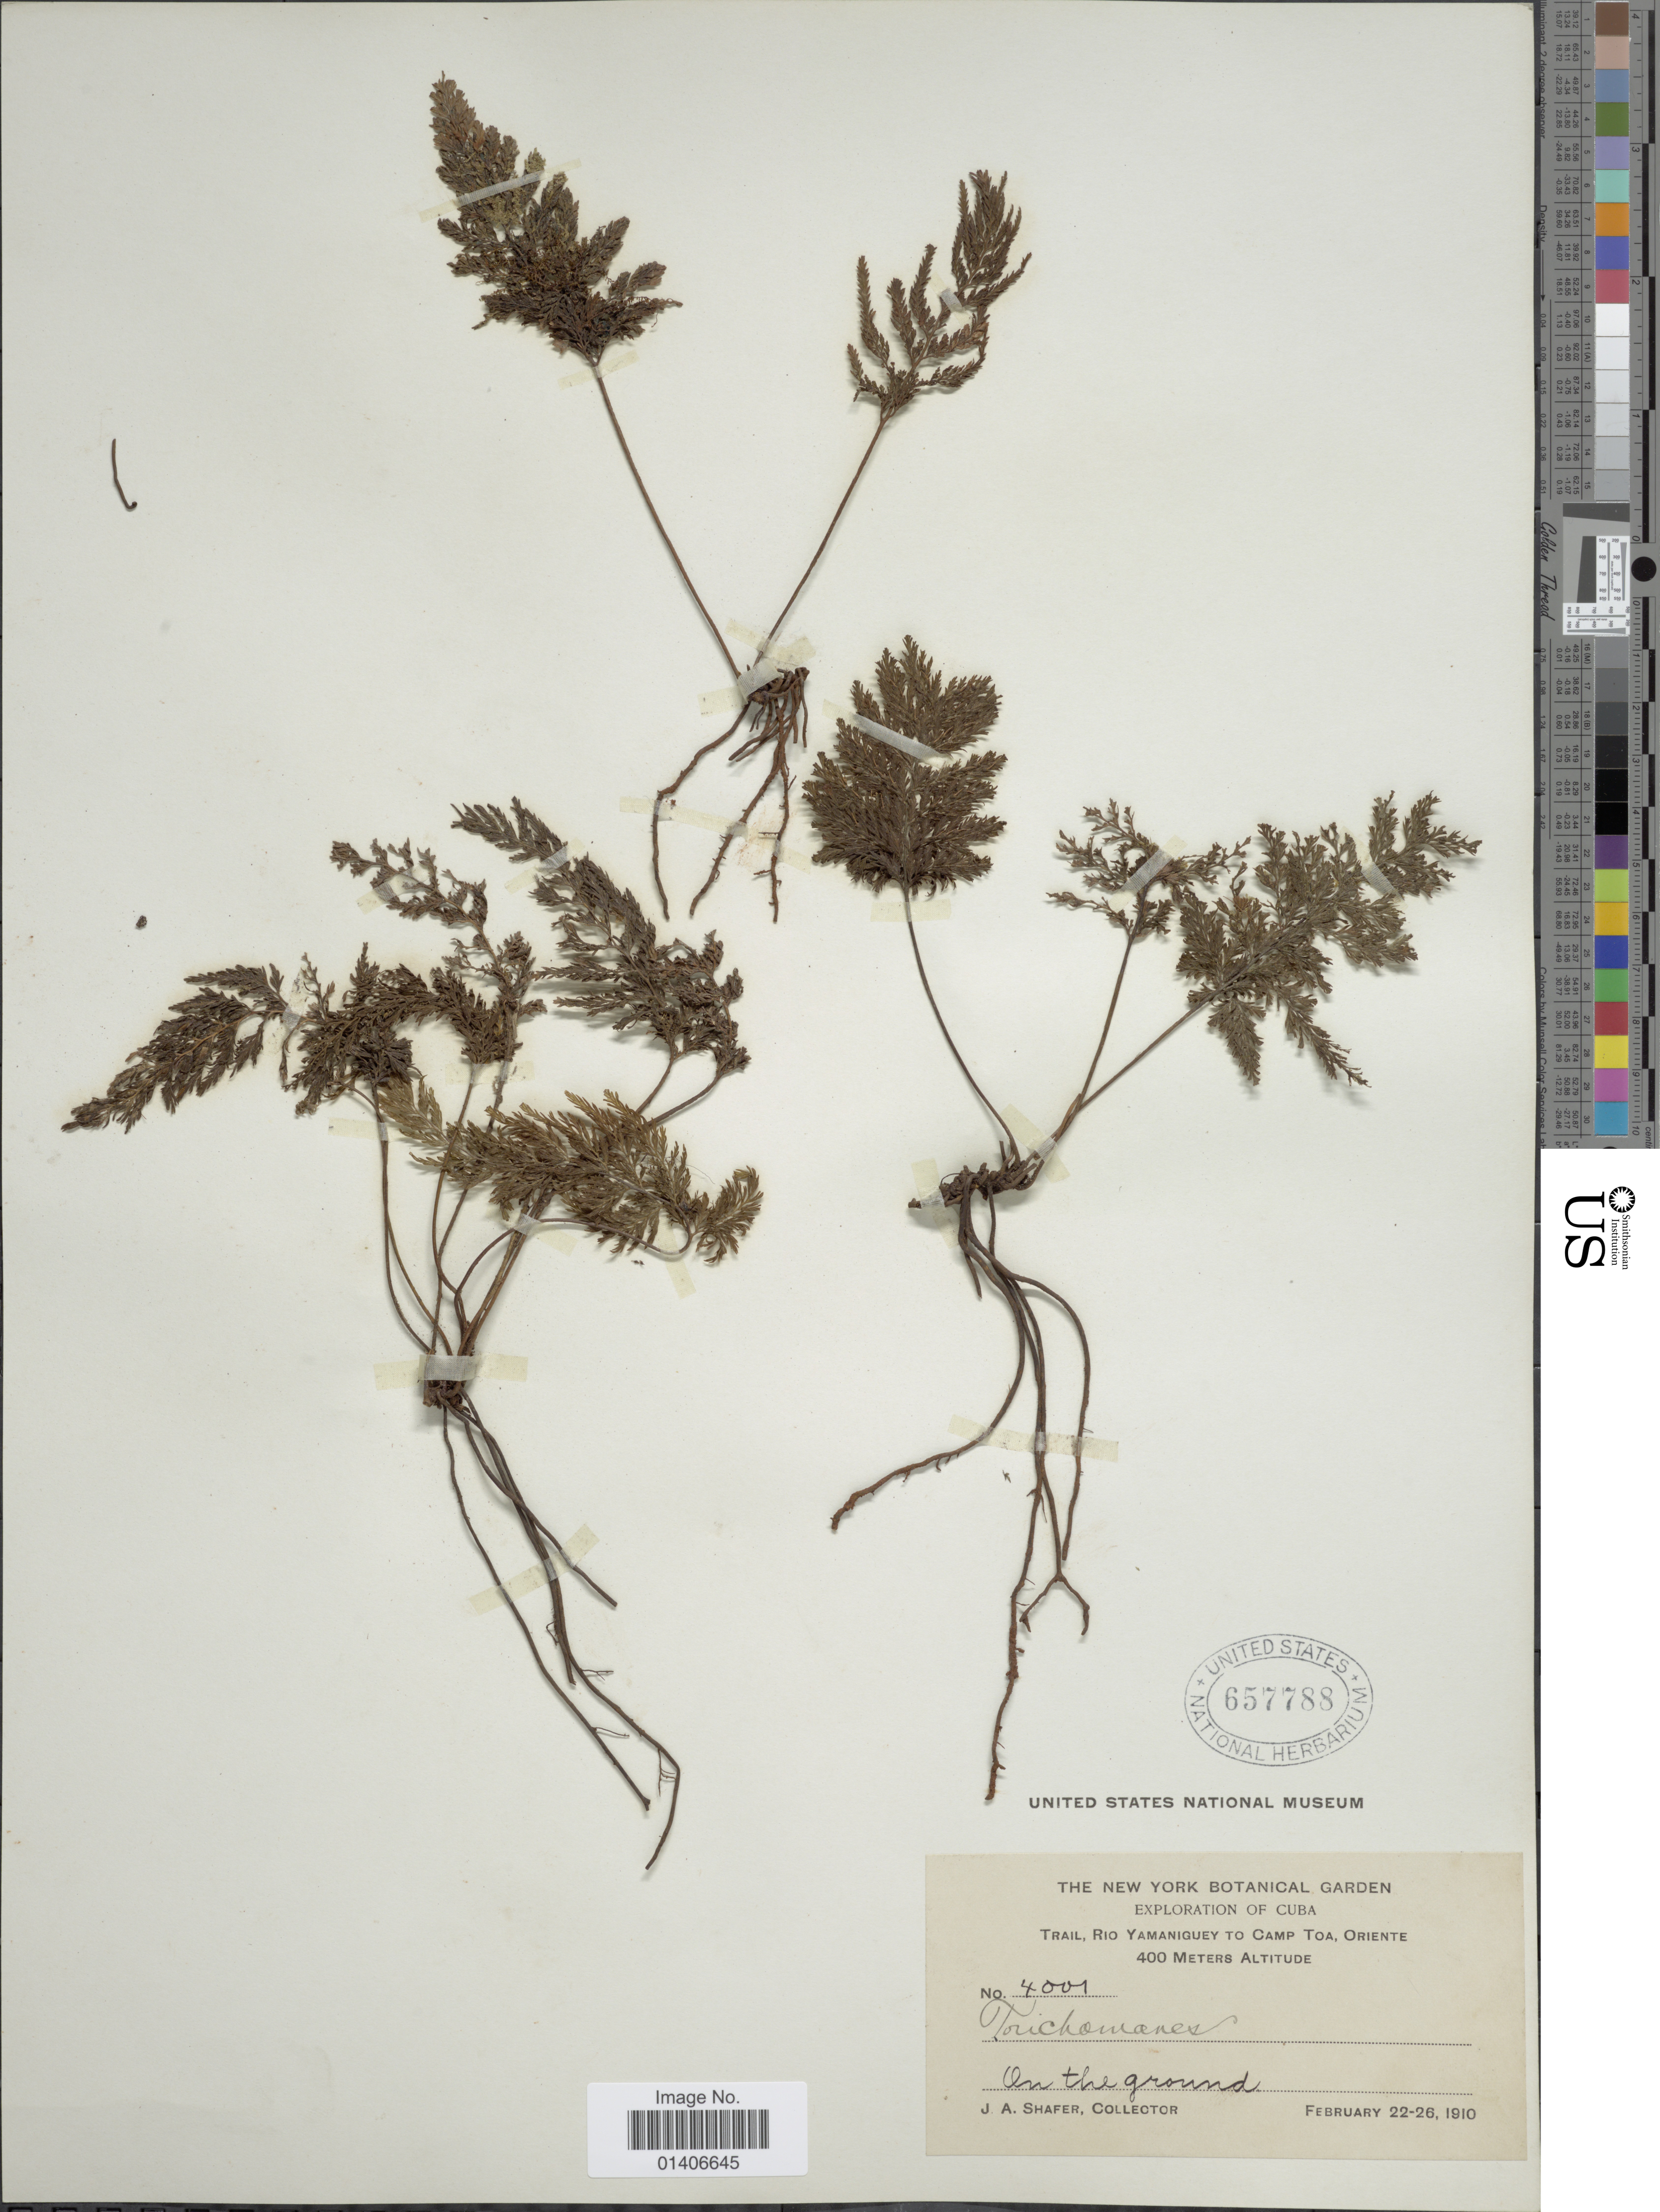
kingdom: Plantae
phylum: Tracheophyta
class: Polypodiopsida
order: Hymenophyllales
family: Hymenophyllaceae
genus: Abrodictyum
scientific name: Abrodictyum rigidum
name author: (Sw.) Ebihara & Dubuisson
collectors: J. A. Shafer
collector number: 4001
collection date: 1910-02-22/1910-10-26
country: Cuba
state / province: Oriente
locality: Trail, Rio Yamaniquey to Camp Toa, on the ground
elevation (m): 400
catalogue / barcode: US 657788